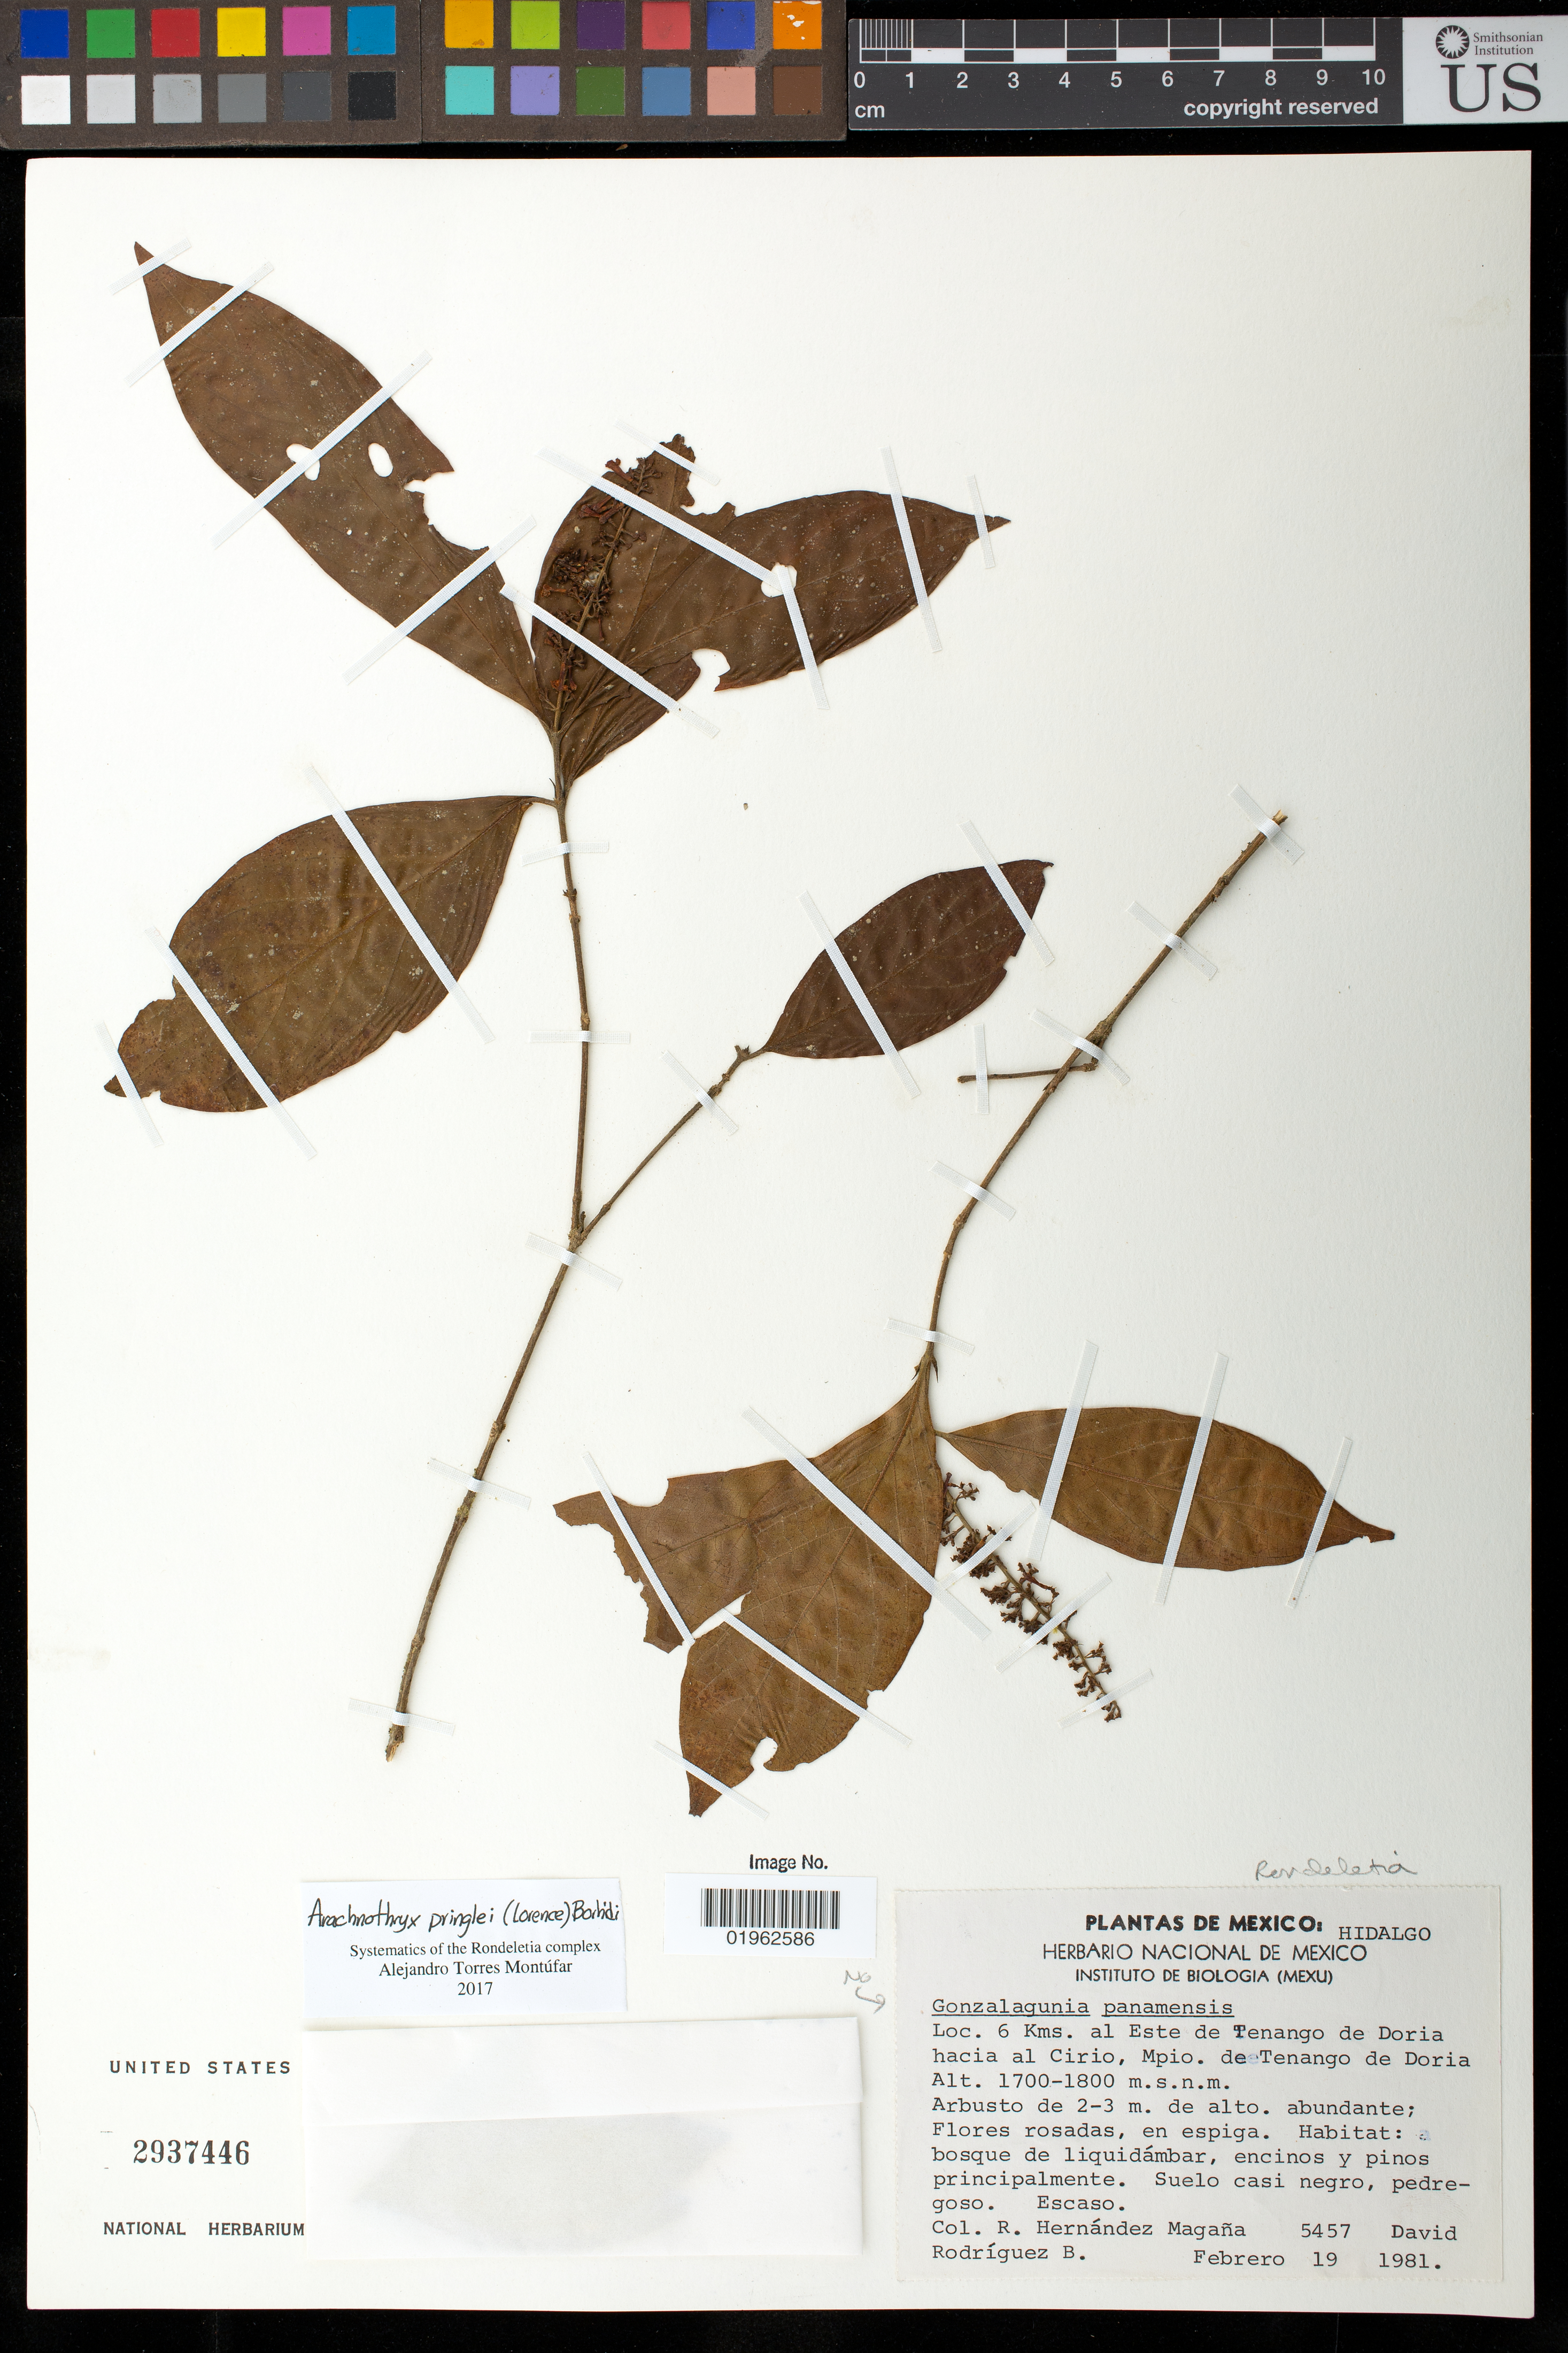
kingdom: Plantae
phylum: Tracheophyta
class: Magnoliopsida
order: Gentianales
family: Rubiaceae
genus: Arachnothryx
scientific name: Arachnothryx pringlei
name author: (Lorence) Borhidi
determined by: Torres Montufar, J. A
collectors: R. Hernández-M. & D. Rodríguez B.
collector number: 5457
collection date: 1981-02-19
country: Mexico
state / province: Hidalgo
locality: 6 Kms. al Este de Tenango de Doria hacia al Cirio, Mpio. de Tenango de Doria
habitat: bosque de liquidambar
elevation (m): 1700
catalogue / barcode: US 2937446